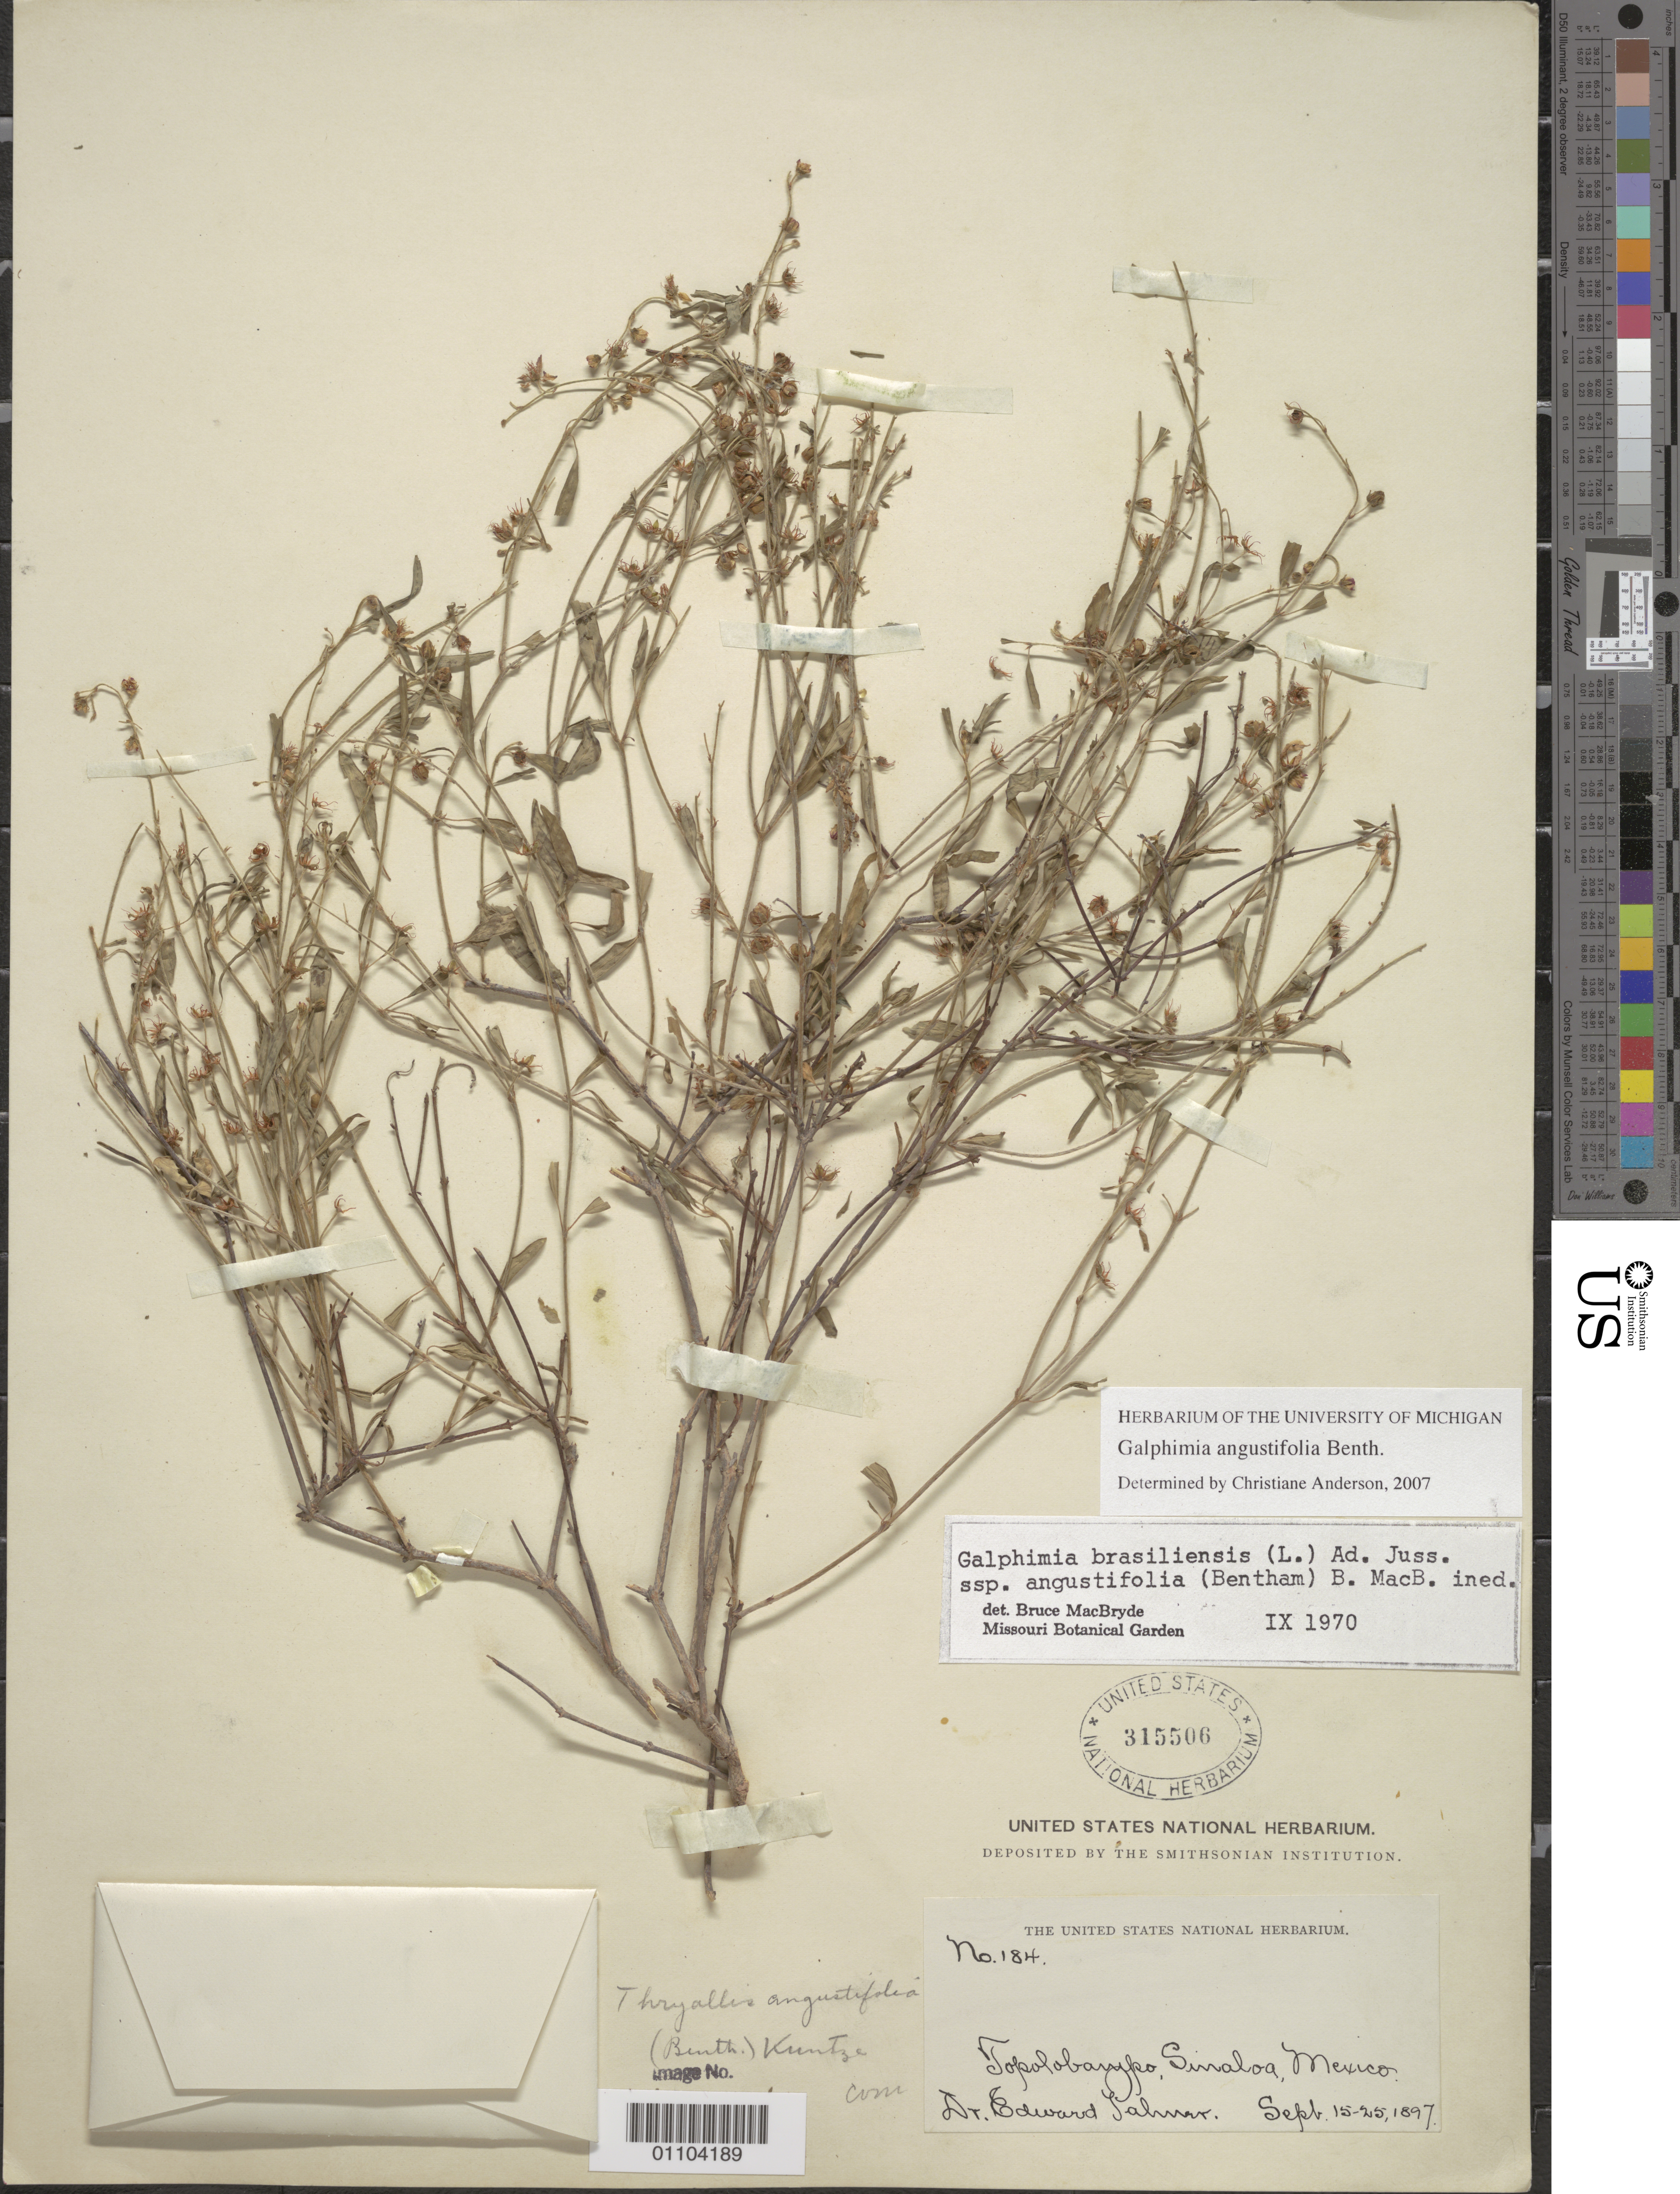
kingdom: Plantae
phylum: Tracheophyta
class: Magnoliopsida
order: Malpighiales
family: Malpighiaceae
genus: Galphimia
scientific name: Galphimia angustifolia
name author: Benth.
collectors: E. Palmer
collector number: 184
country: Mexico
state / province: Sinaloa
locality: Topalobarypo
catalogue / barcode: US 315506